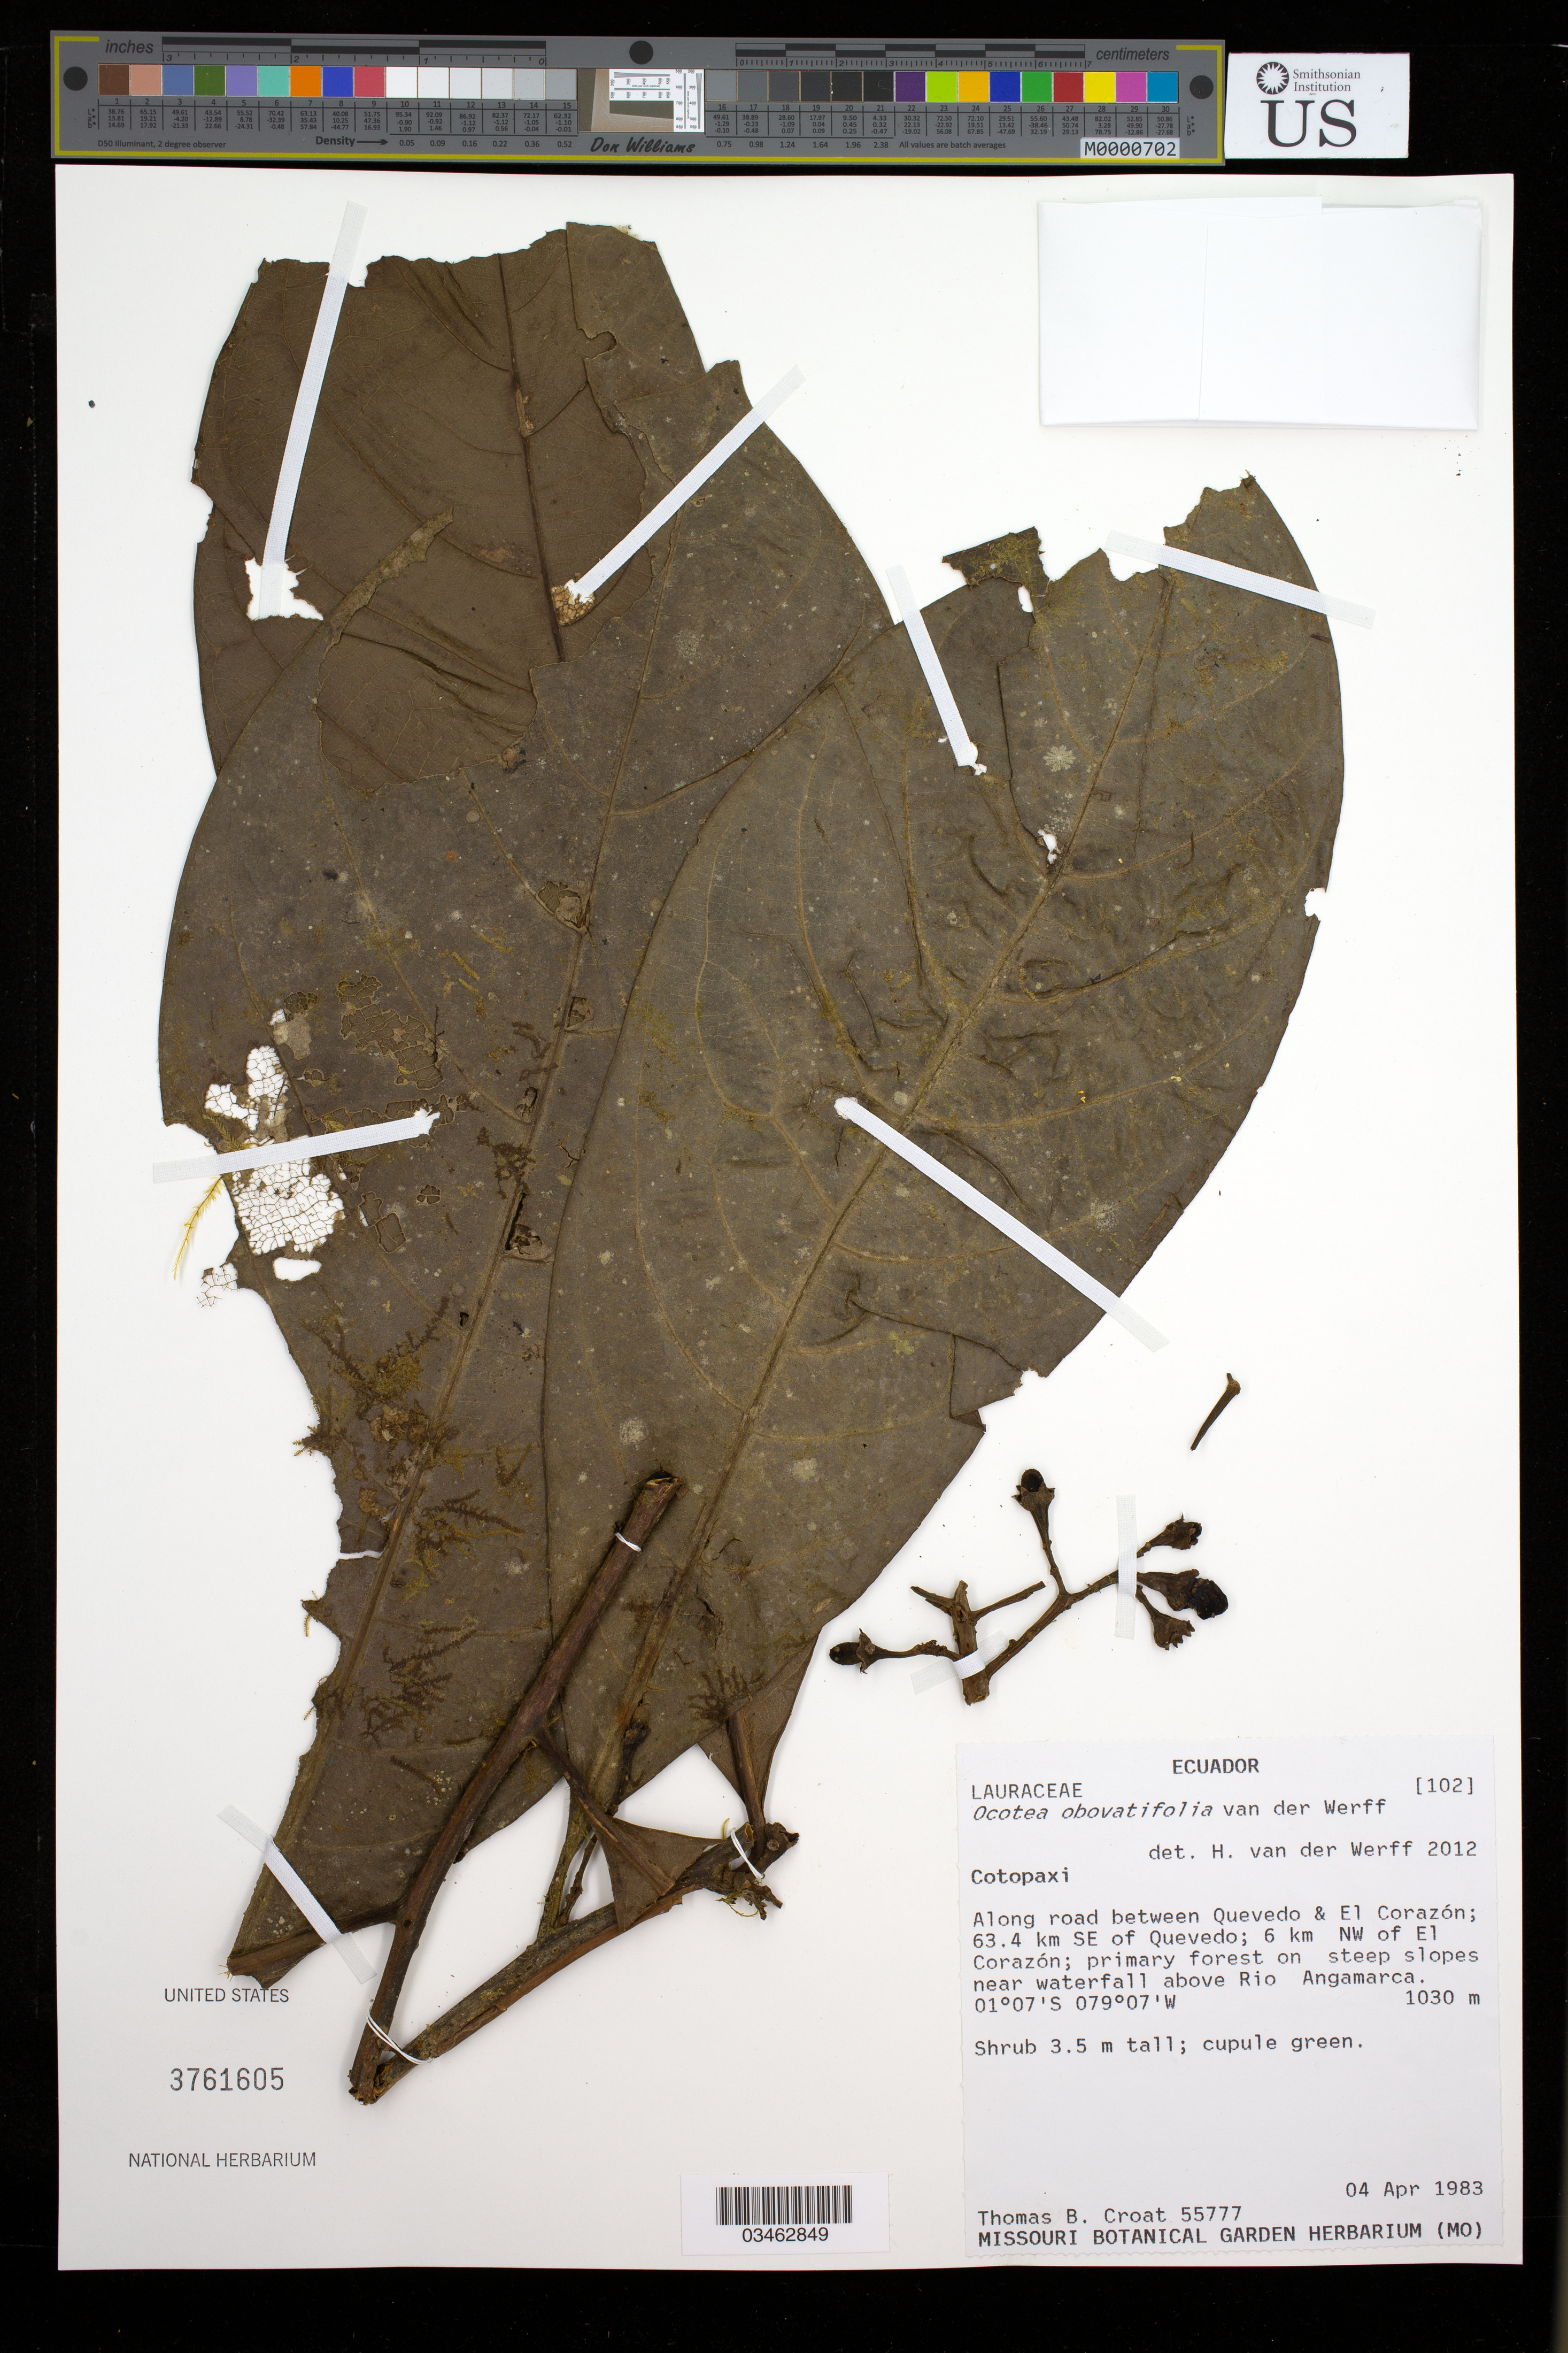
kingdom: Plantae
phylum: Tracheophyta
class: Magnoliopsida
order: Laurales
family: Lauraceae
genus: Ocotea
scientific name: Ocotea obovatifolia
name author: van der Werff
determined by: van der Werff, H. H.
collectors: T. B. Croat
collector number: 55777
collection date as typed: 04 Apr 1983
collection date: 1983-04-04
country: Ecuador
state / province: Cotopaxi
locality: Road between Quevedo and El Corazon, 63.4 km SE of Quevedo; 6 km NW of El Corazon; primary forest on steep slopes near waterfall above Rio Angamarca.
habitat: primary forest on steep slopes near waterfall.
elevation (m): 1030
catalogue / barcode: US 3761605